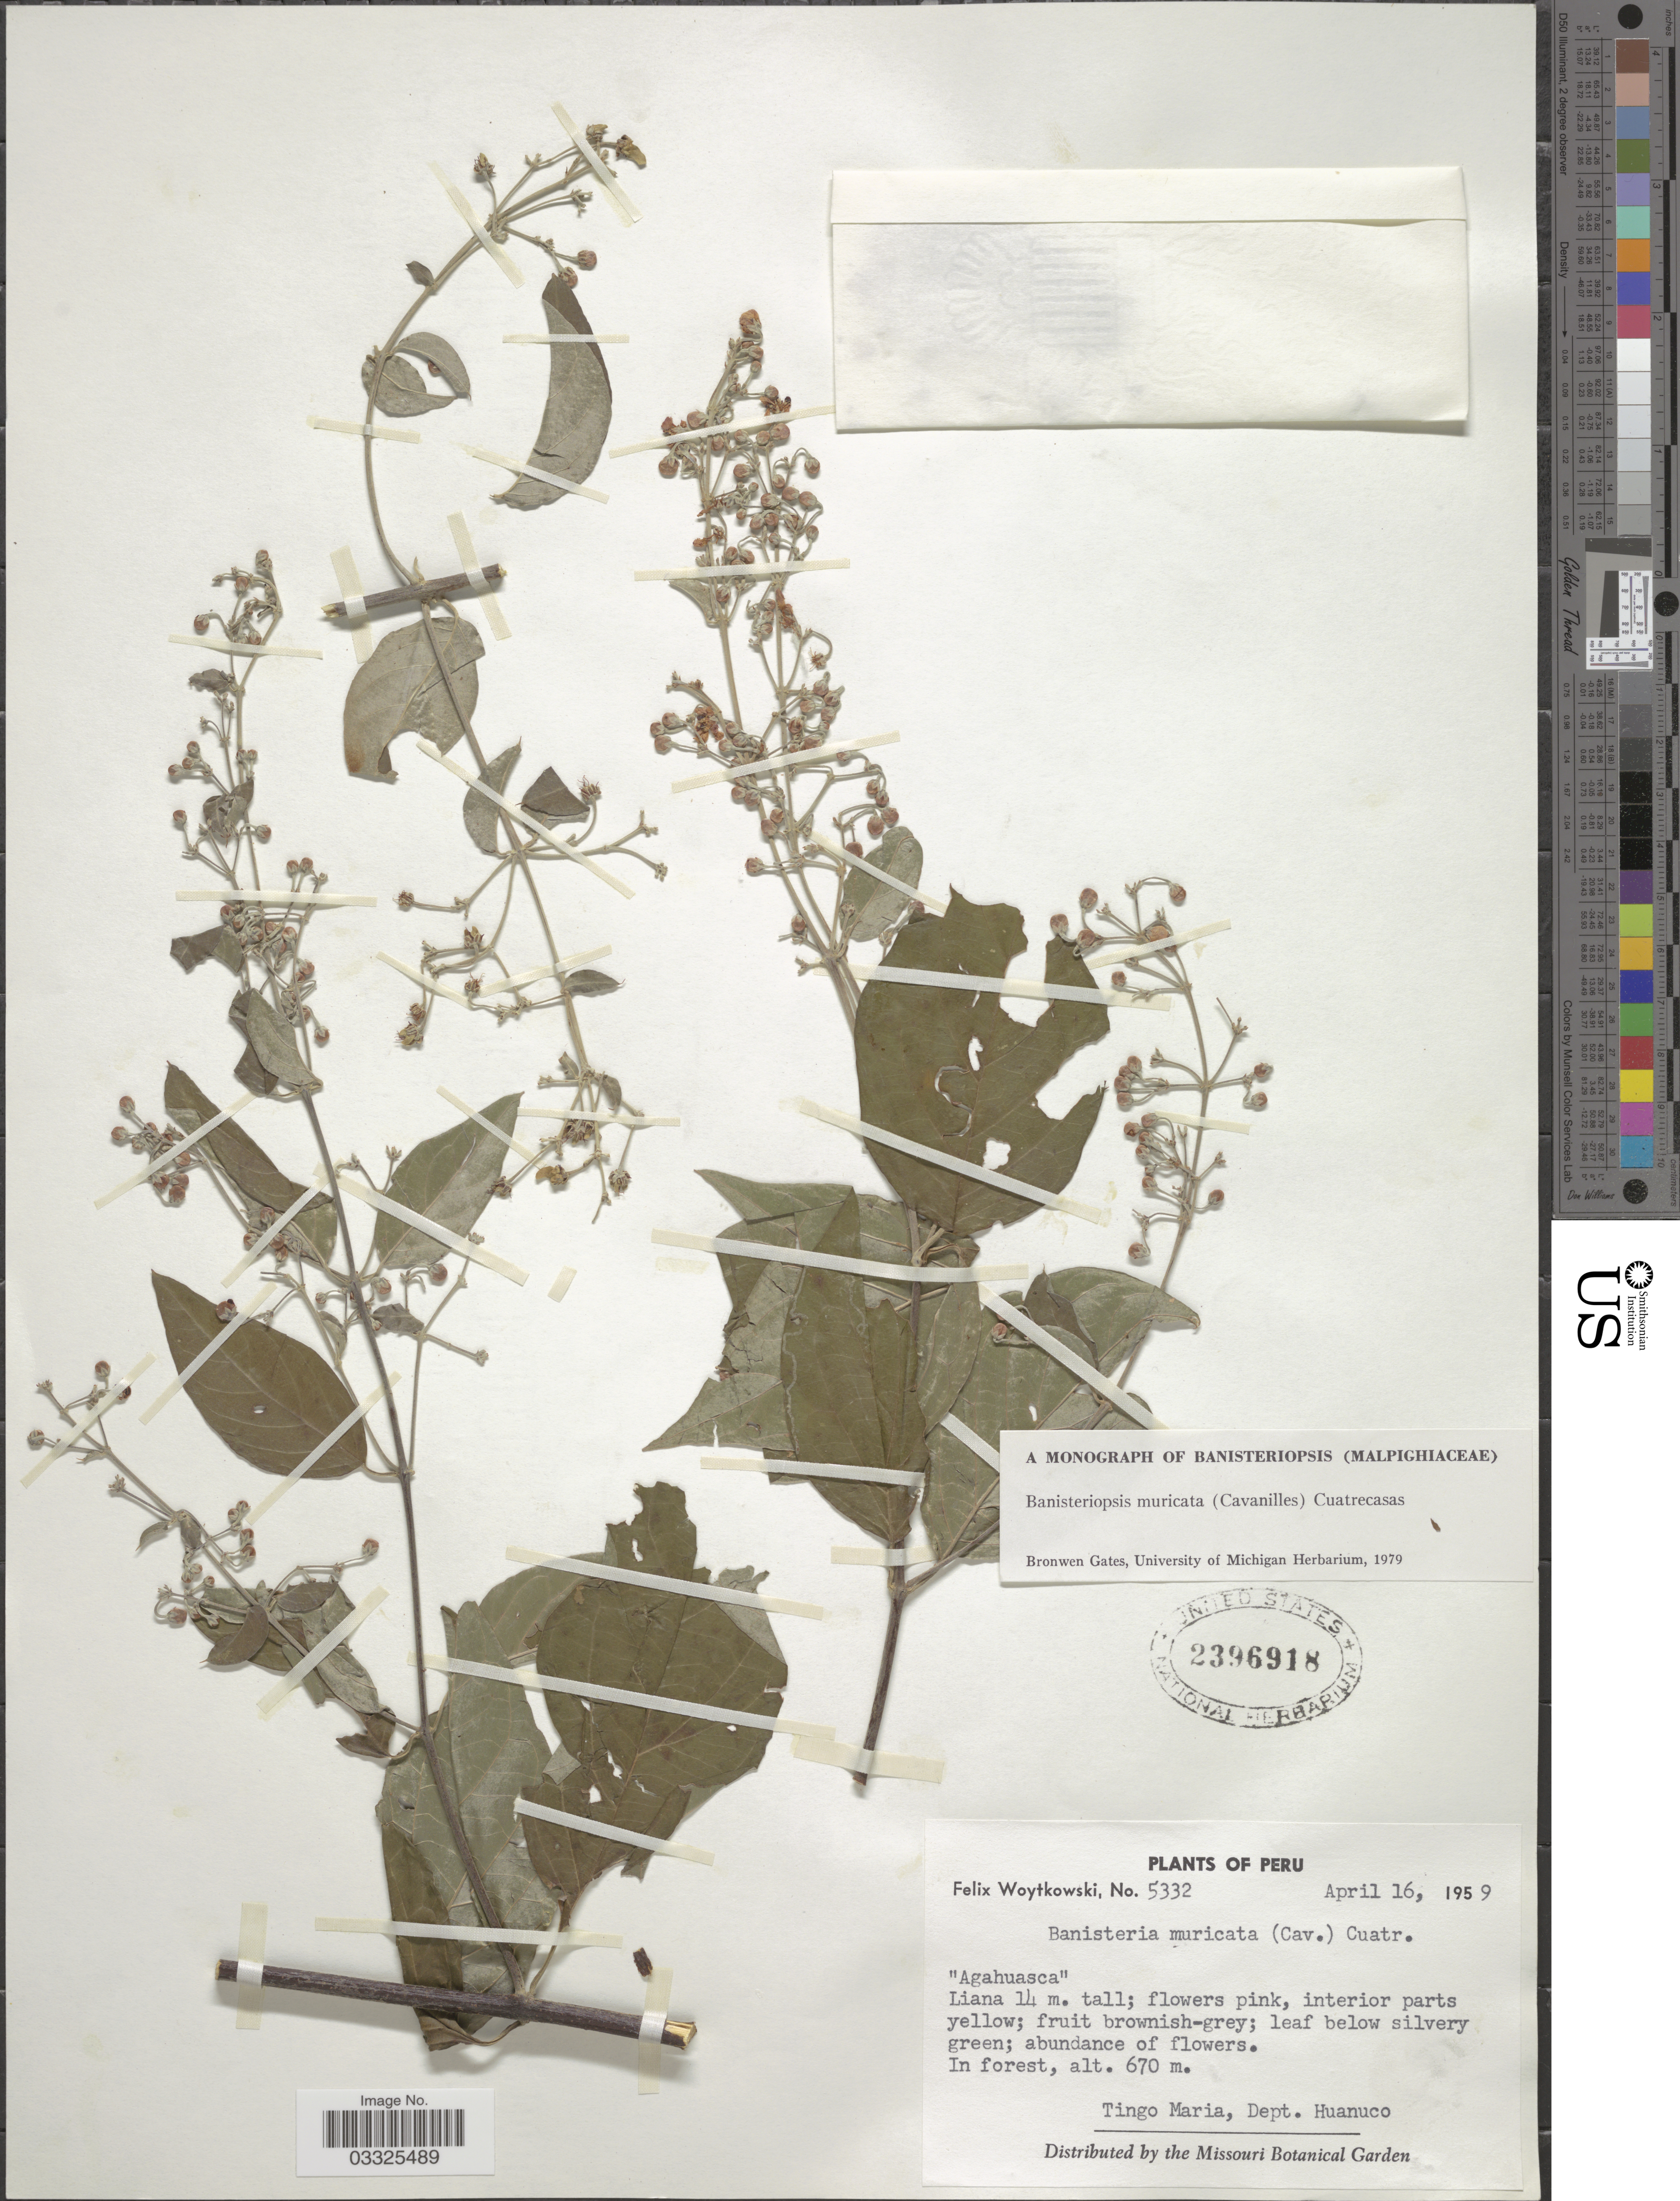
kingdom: Plantae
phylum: Tracheophyta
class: Magnoliopsida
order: Malpighiales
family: Malpighiaceae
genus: Banisteriopsis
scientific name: Banisteriopsis muricata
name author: (Cav.) Cuatrec.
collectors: F. Woytkowski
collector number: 5332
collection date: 1959-04-16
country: Peru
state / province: Huánuco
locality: Tingo Maria, Dept. Huanuco.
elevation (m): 670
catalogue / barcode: US 2396918